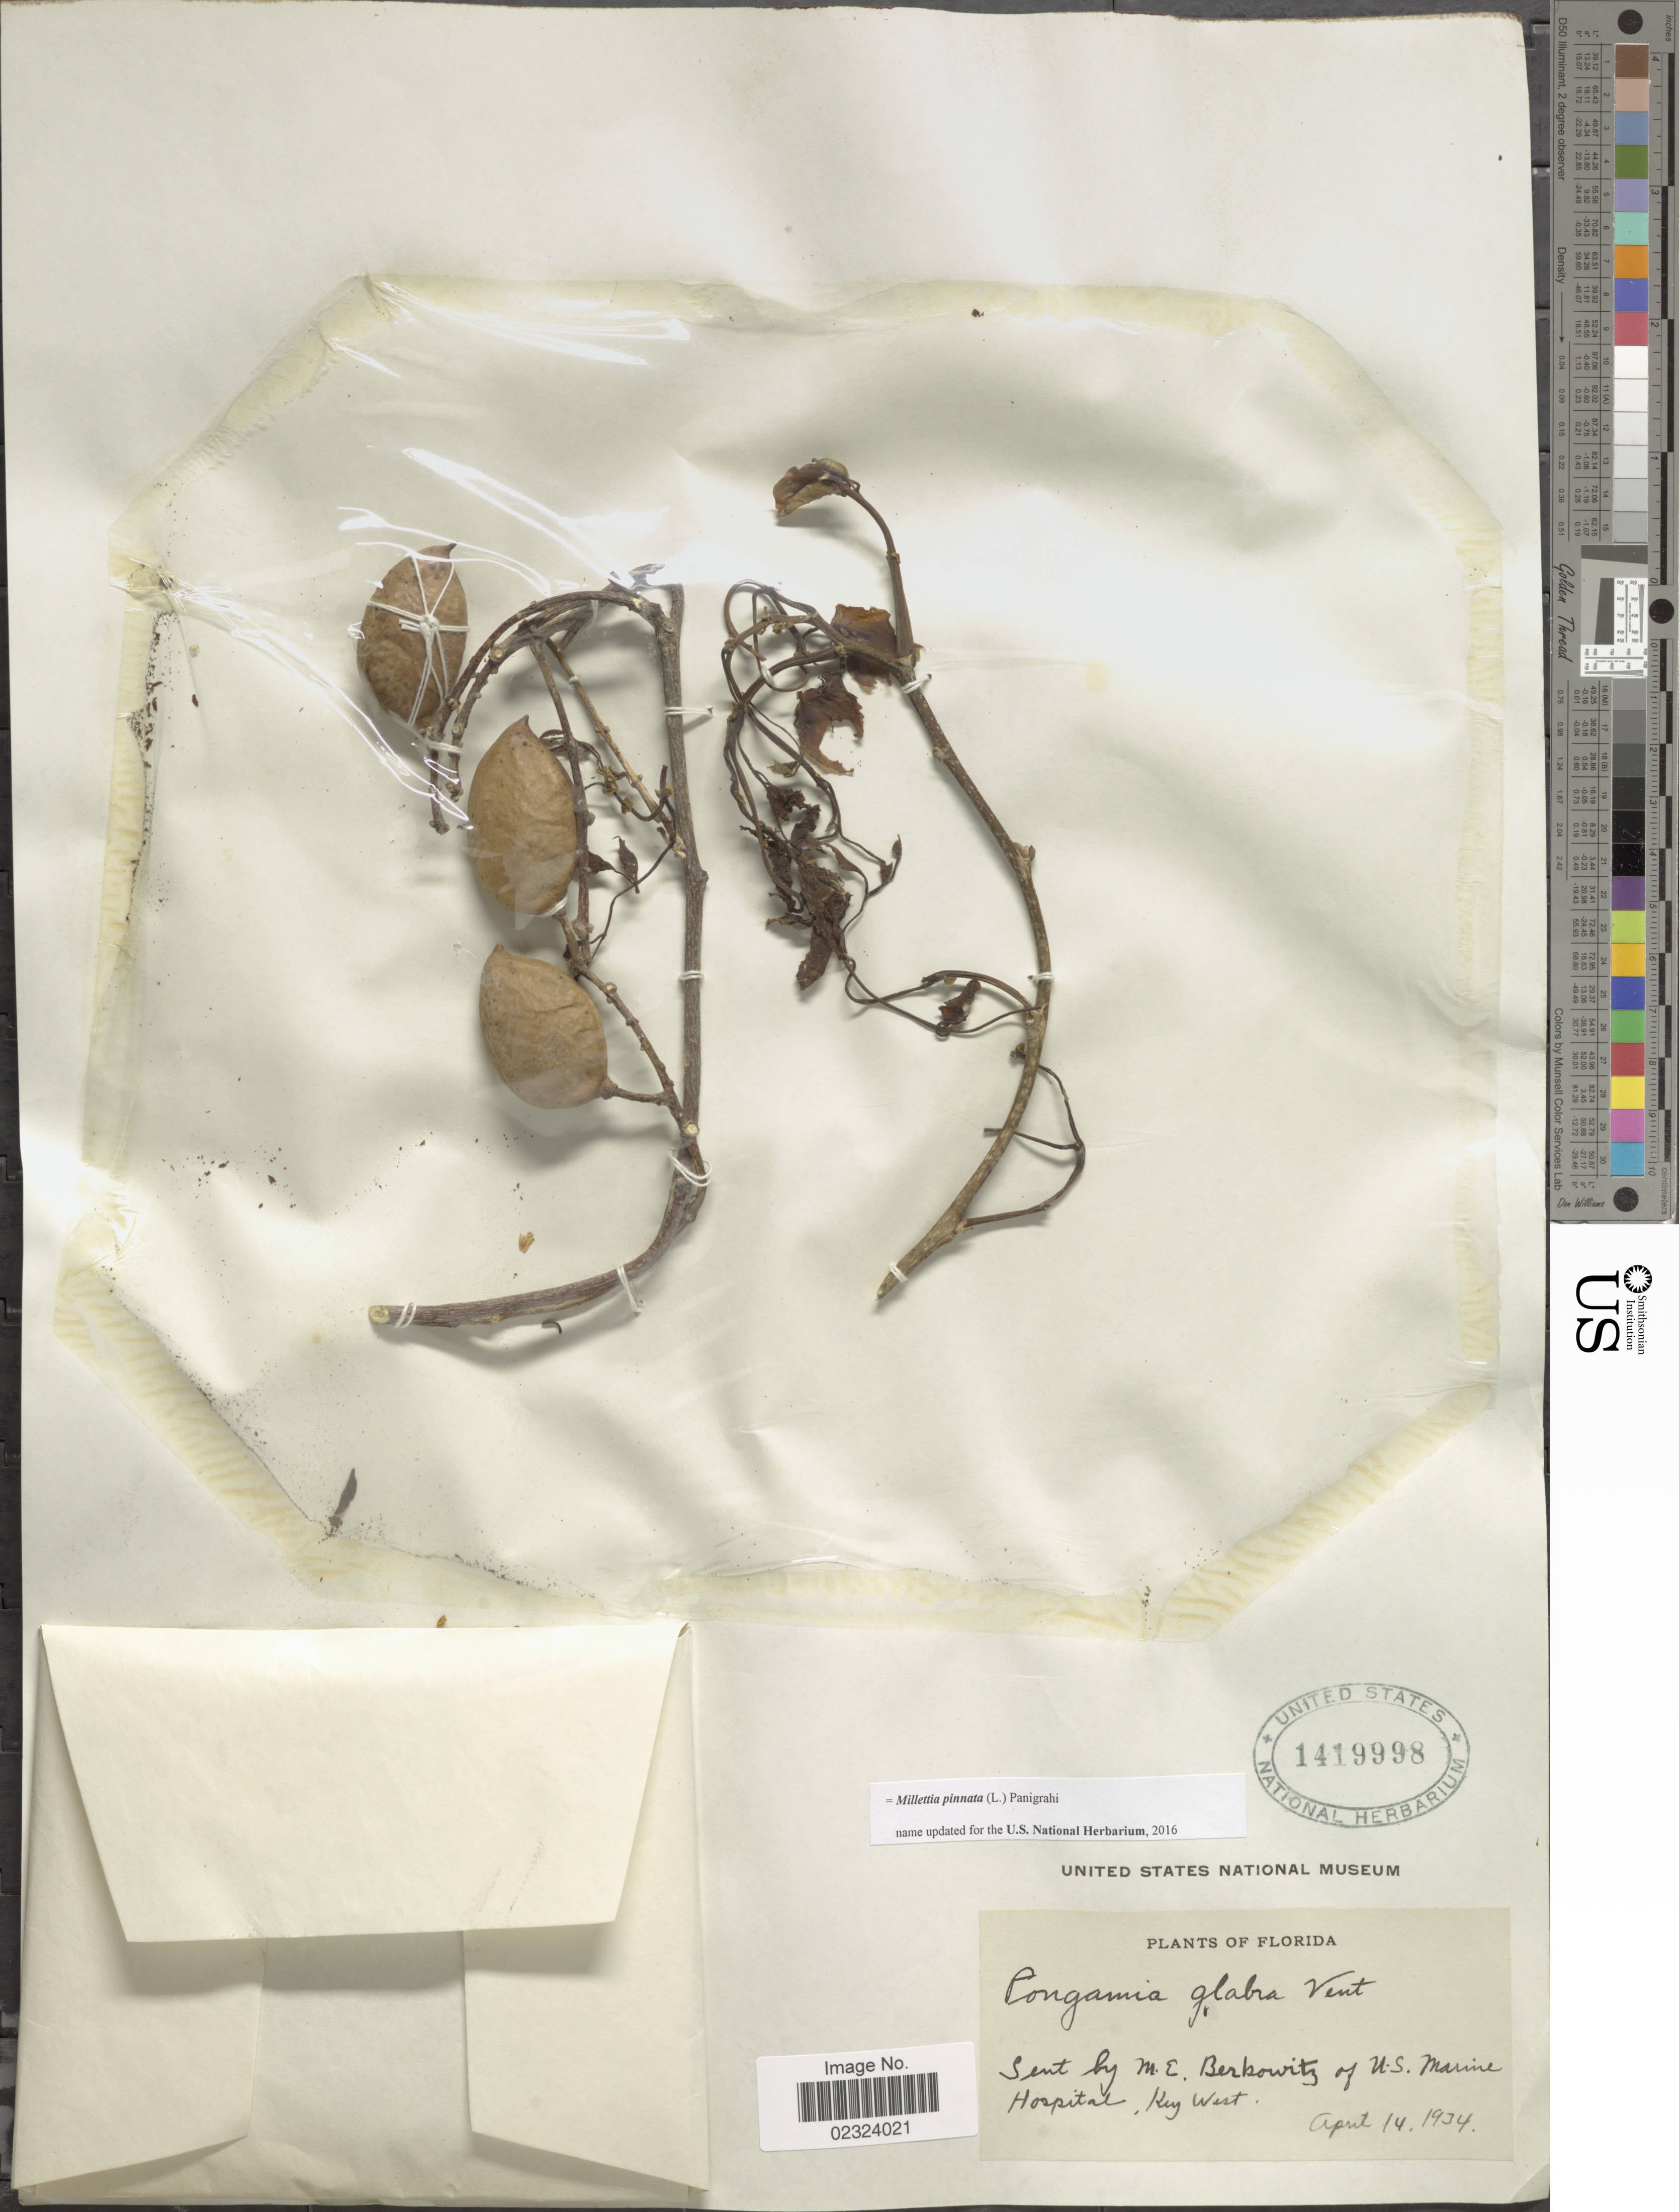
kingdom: Plantae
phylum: Tracheophyta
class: Magnoliopsida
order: Fabales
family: Fabaceae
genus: Millettia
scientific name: Millettia pinnata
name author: (L.) Panigrahi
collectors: M. Berbowitz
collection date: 1934-04-14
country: United States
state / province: Florida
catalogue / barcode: US 1419998